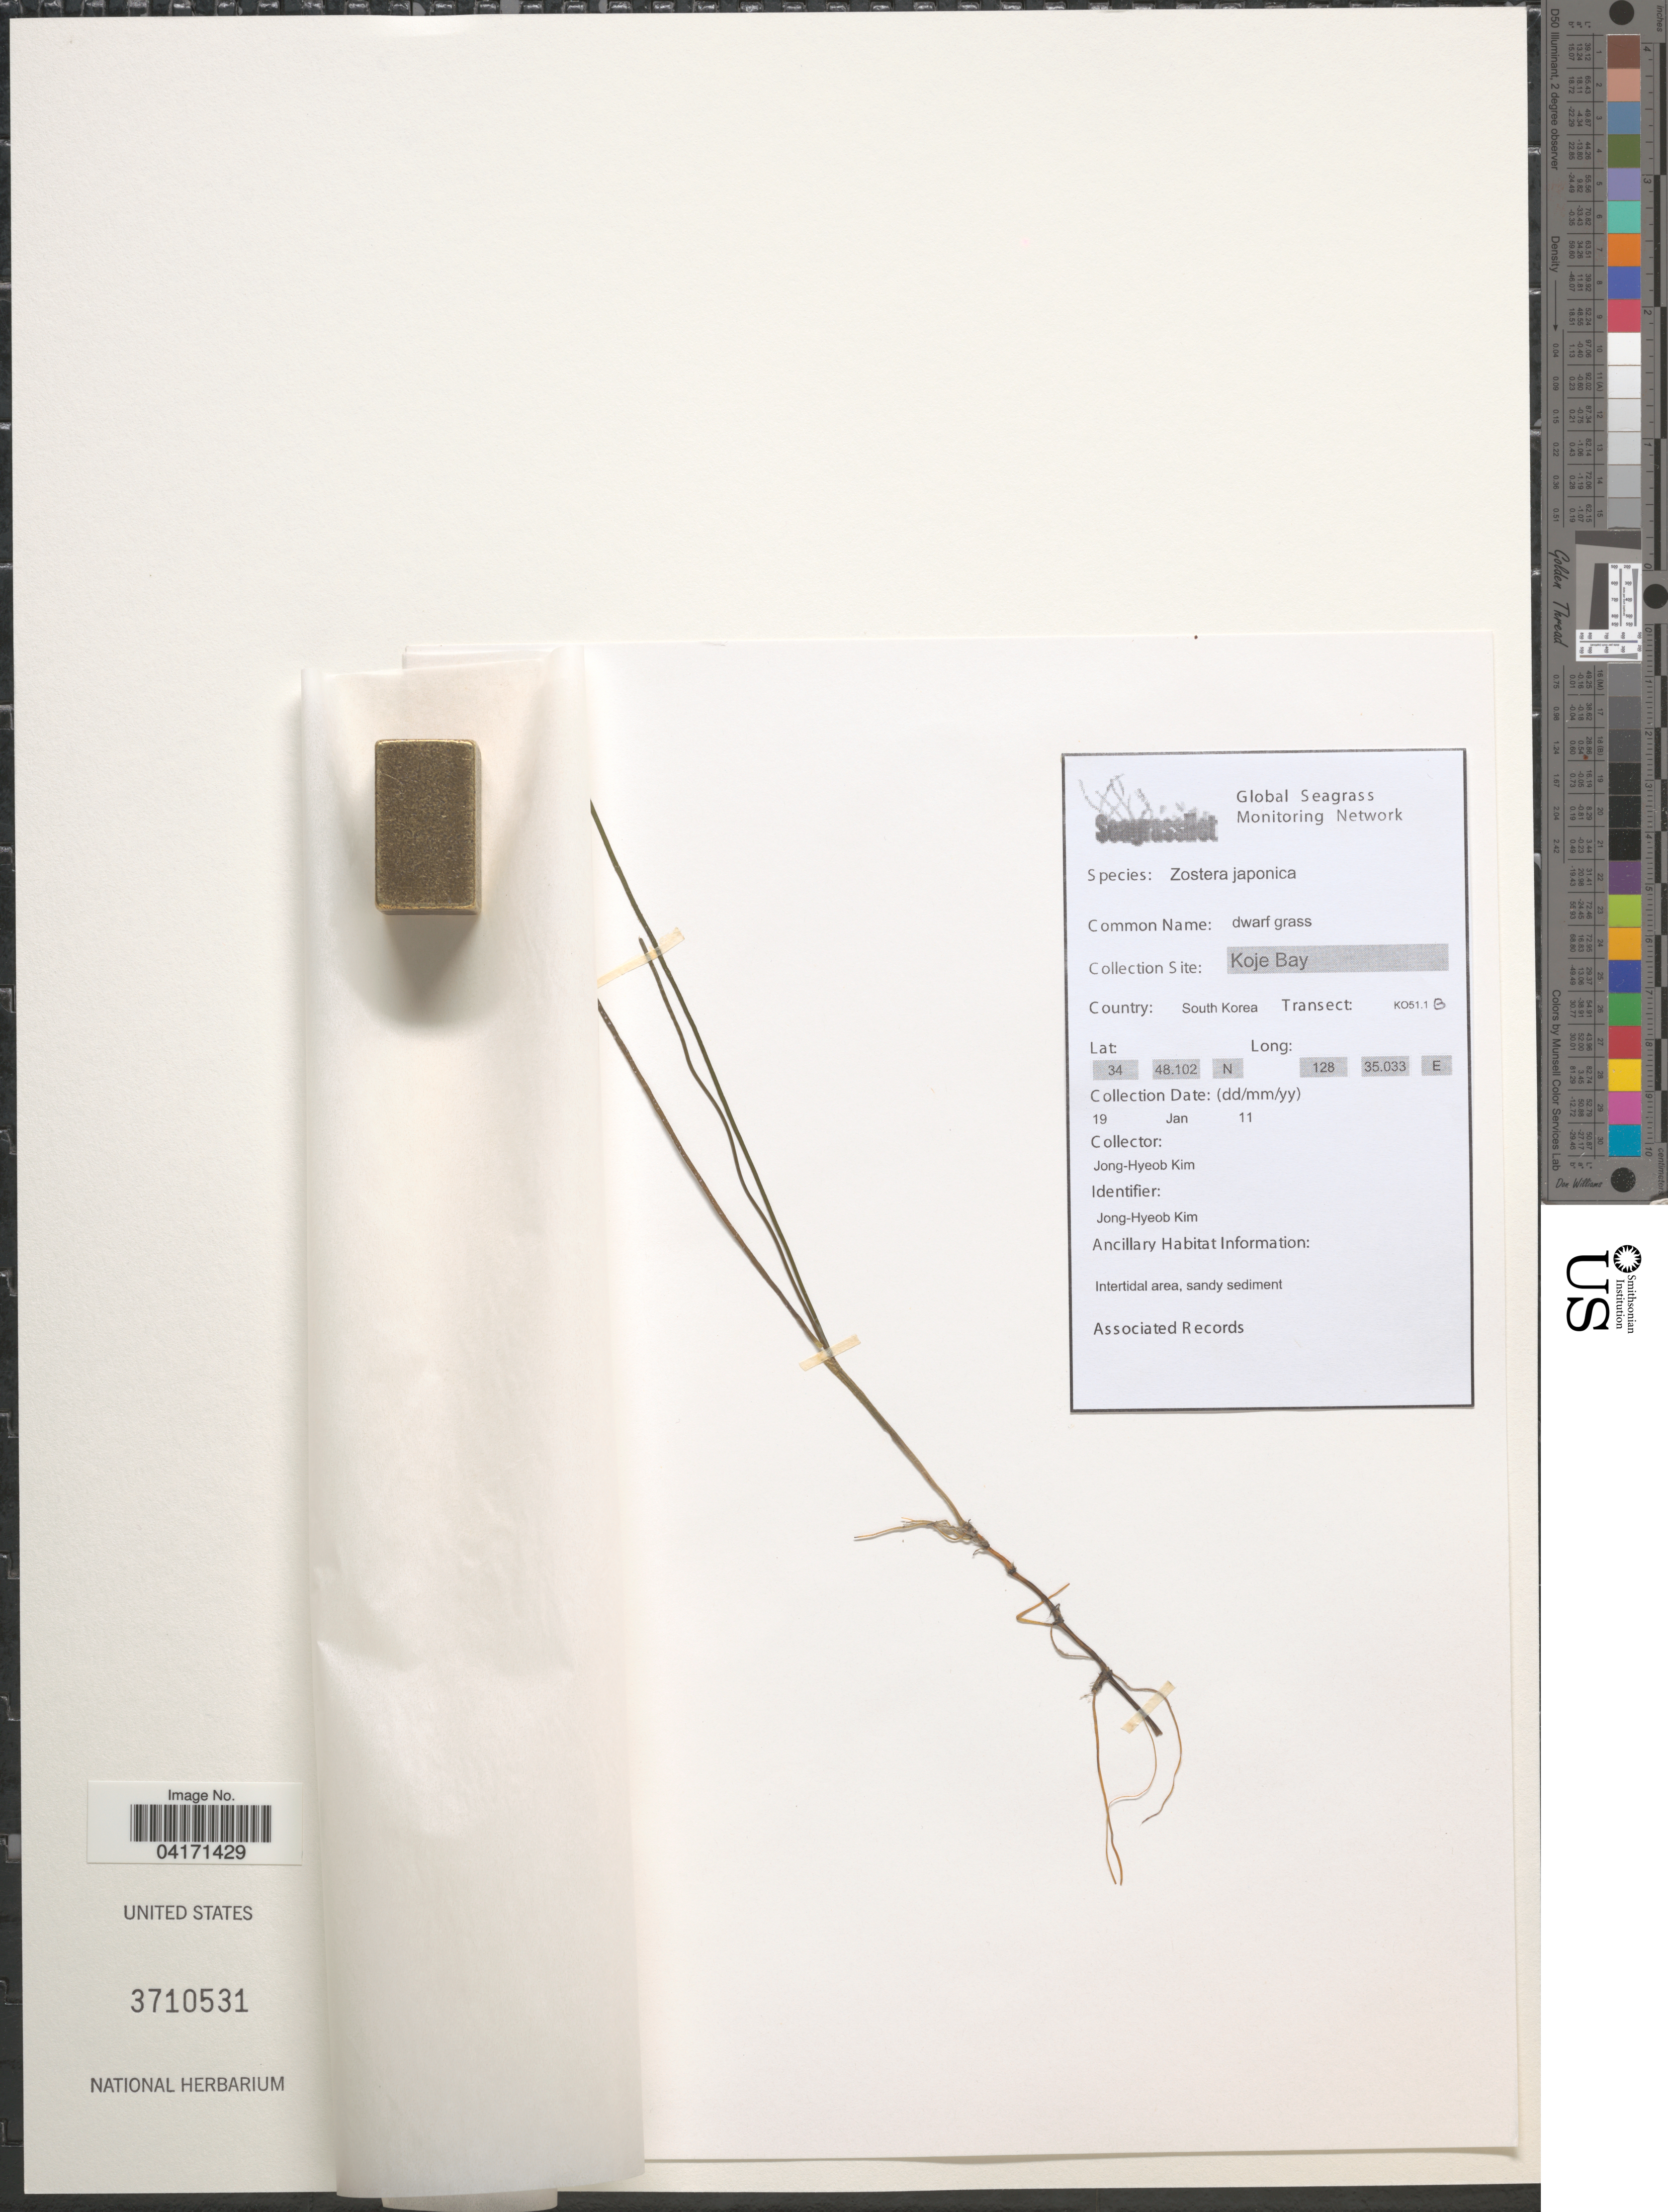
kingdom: Plantae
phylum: Tracheophyta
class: Liliopsida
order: Alismatales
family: Zosteraceae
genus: Zostera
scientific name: Zostera japonica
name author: Asch. & Graebn.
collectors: J. Kim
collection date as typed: Transcribed d/m/y: 19/1/11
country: South Korea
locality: Koje Bay. Transect: KO51.1 B.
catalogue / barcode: US 3710531